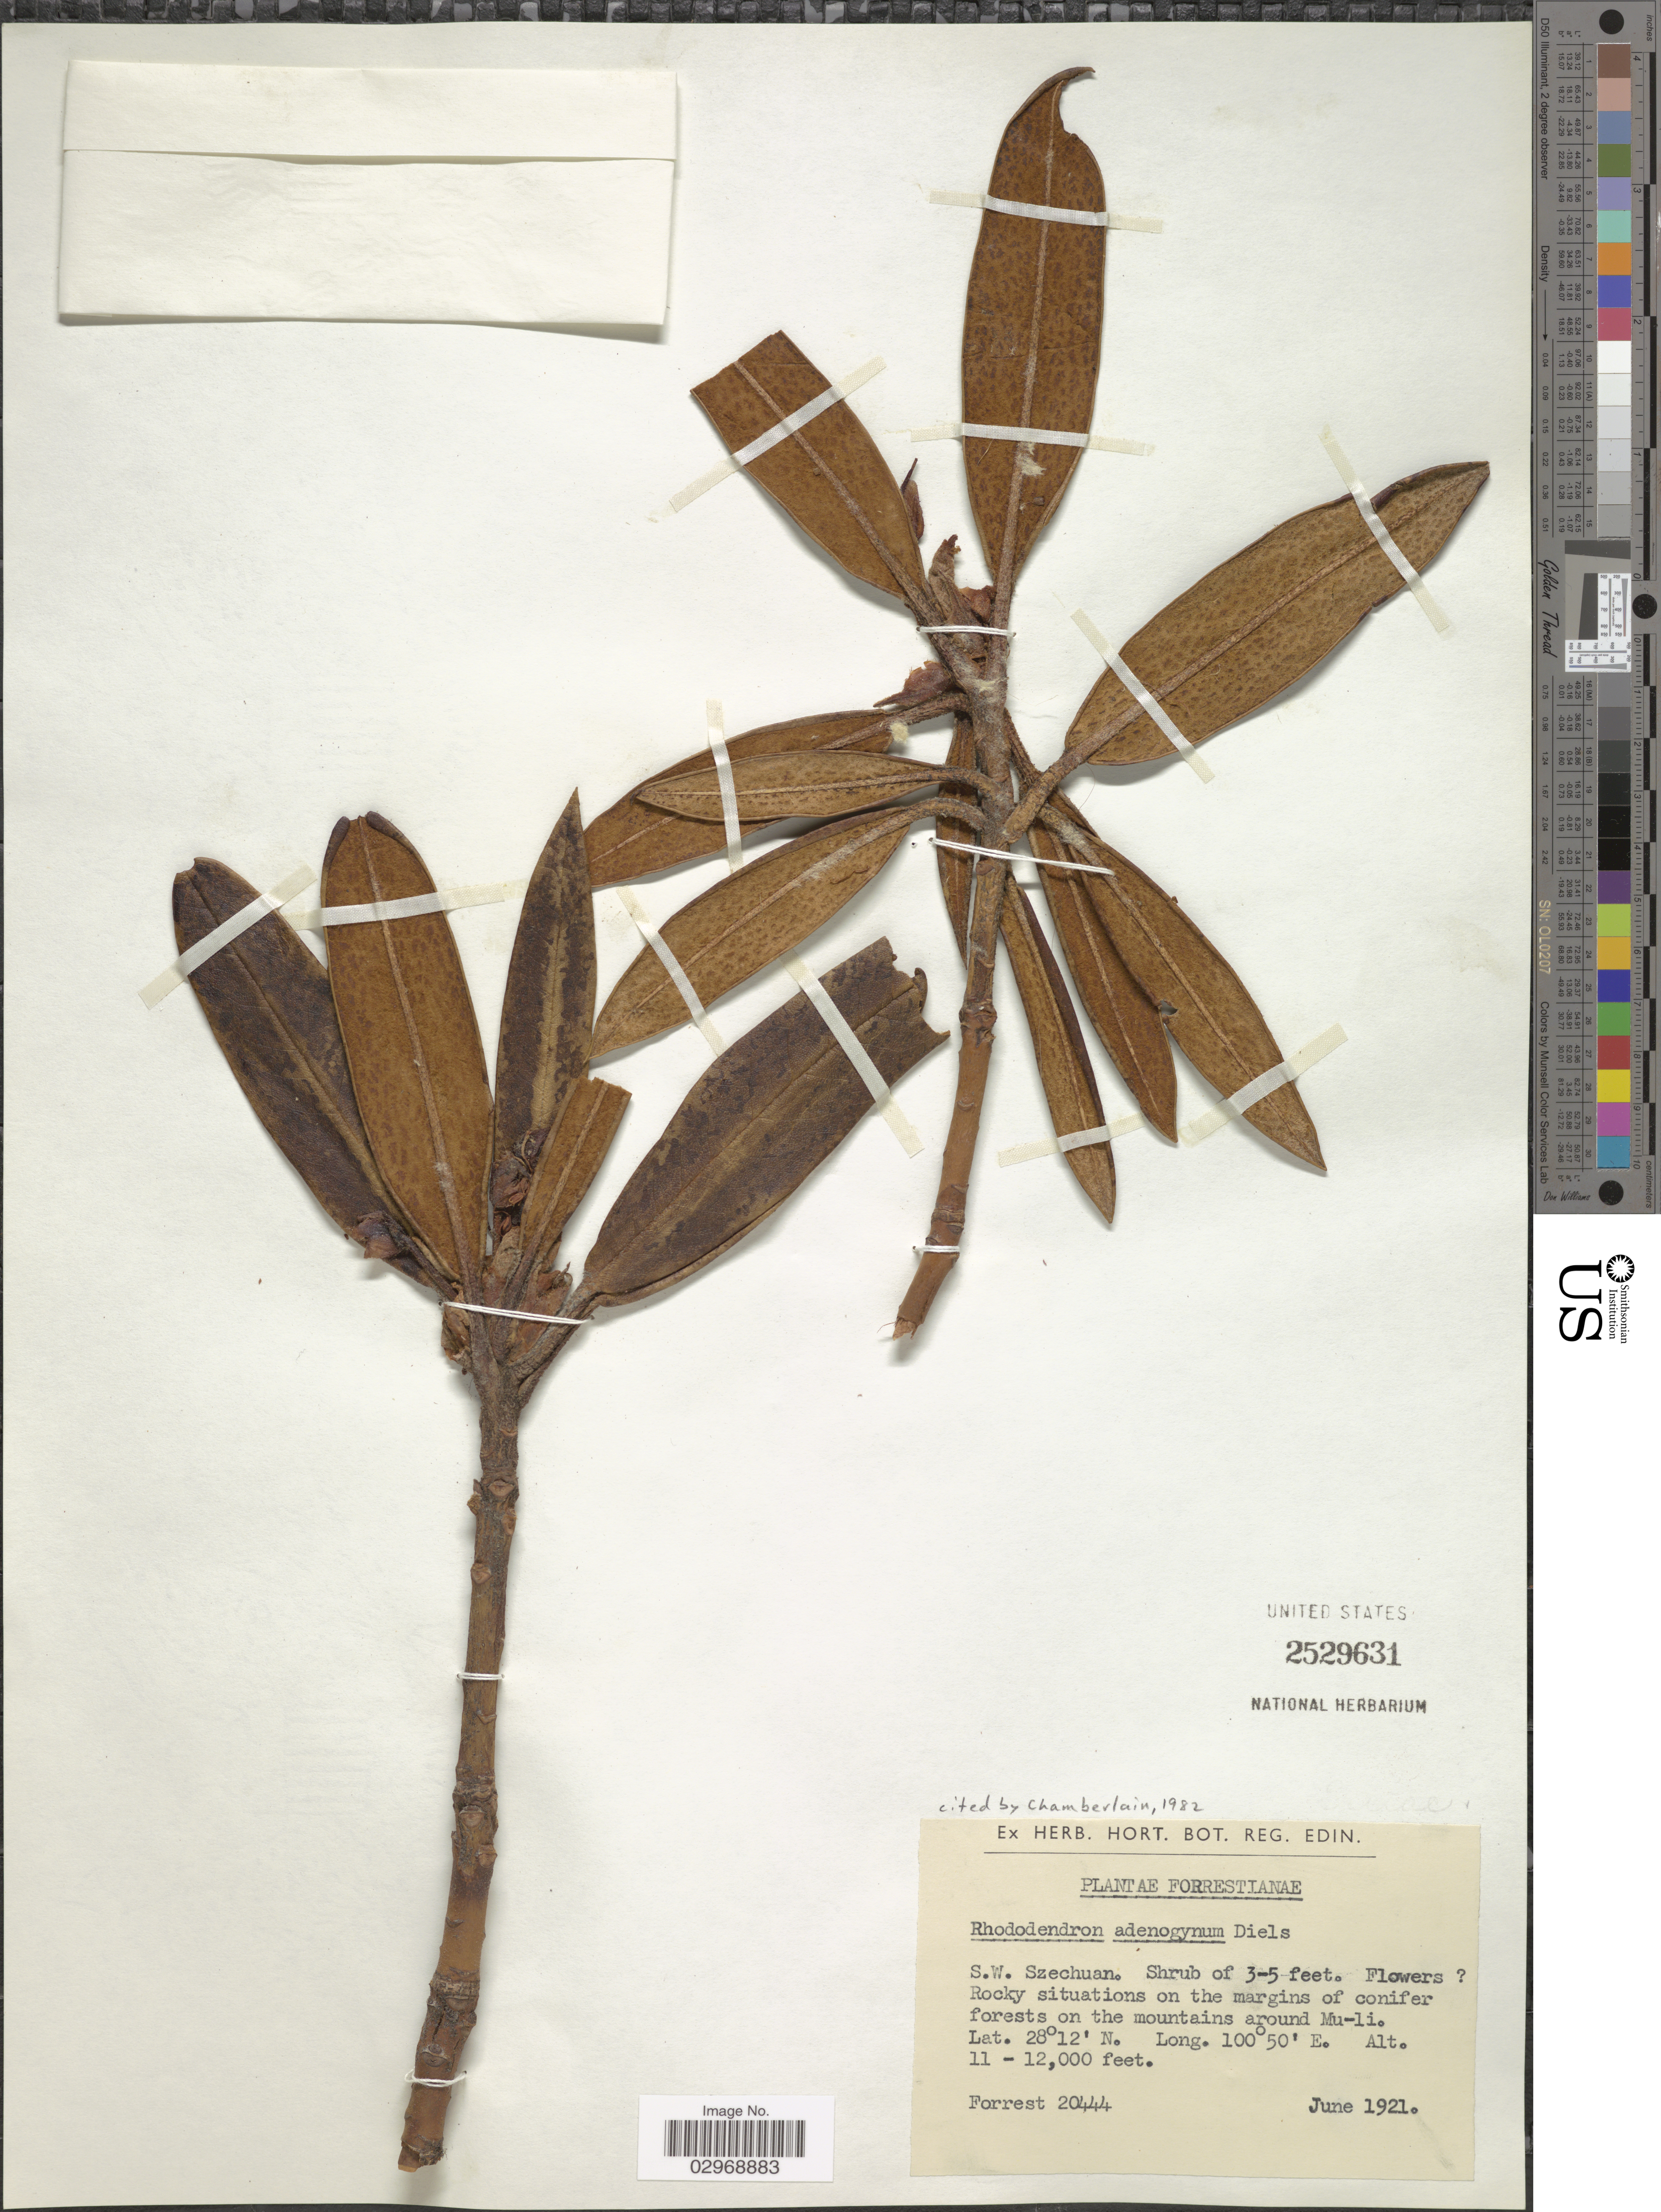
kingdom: Plantae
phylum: Tracheophyta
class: Magnoliopsida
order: Ericales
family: Ericaceae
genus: Rhododendron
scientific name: Rhododendron adenogynum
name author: Diels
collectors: -. Forrest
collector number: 20444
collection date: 1921-06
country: China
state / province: Sichuan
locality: S.W. Szechuan. On the mountains around Mu-li.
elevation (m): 3353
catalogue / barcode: US 2529631